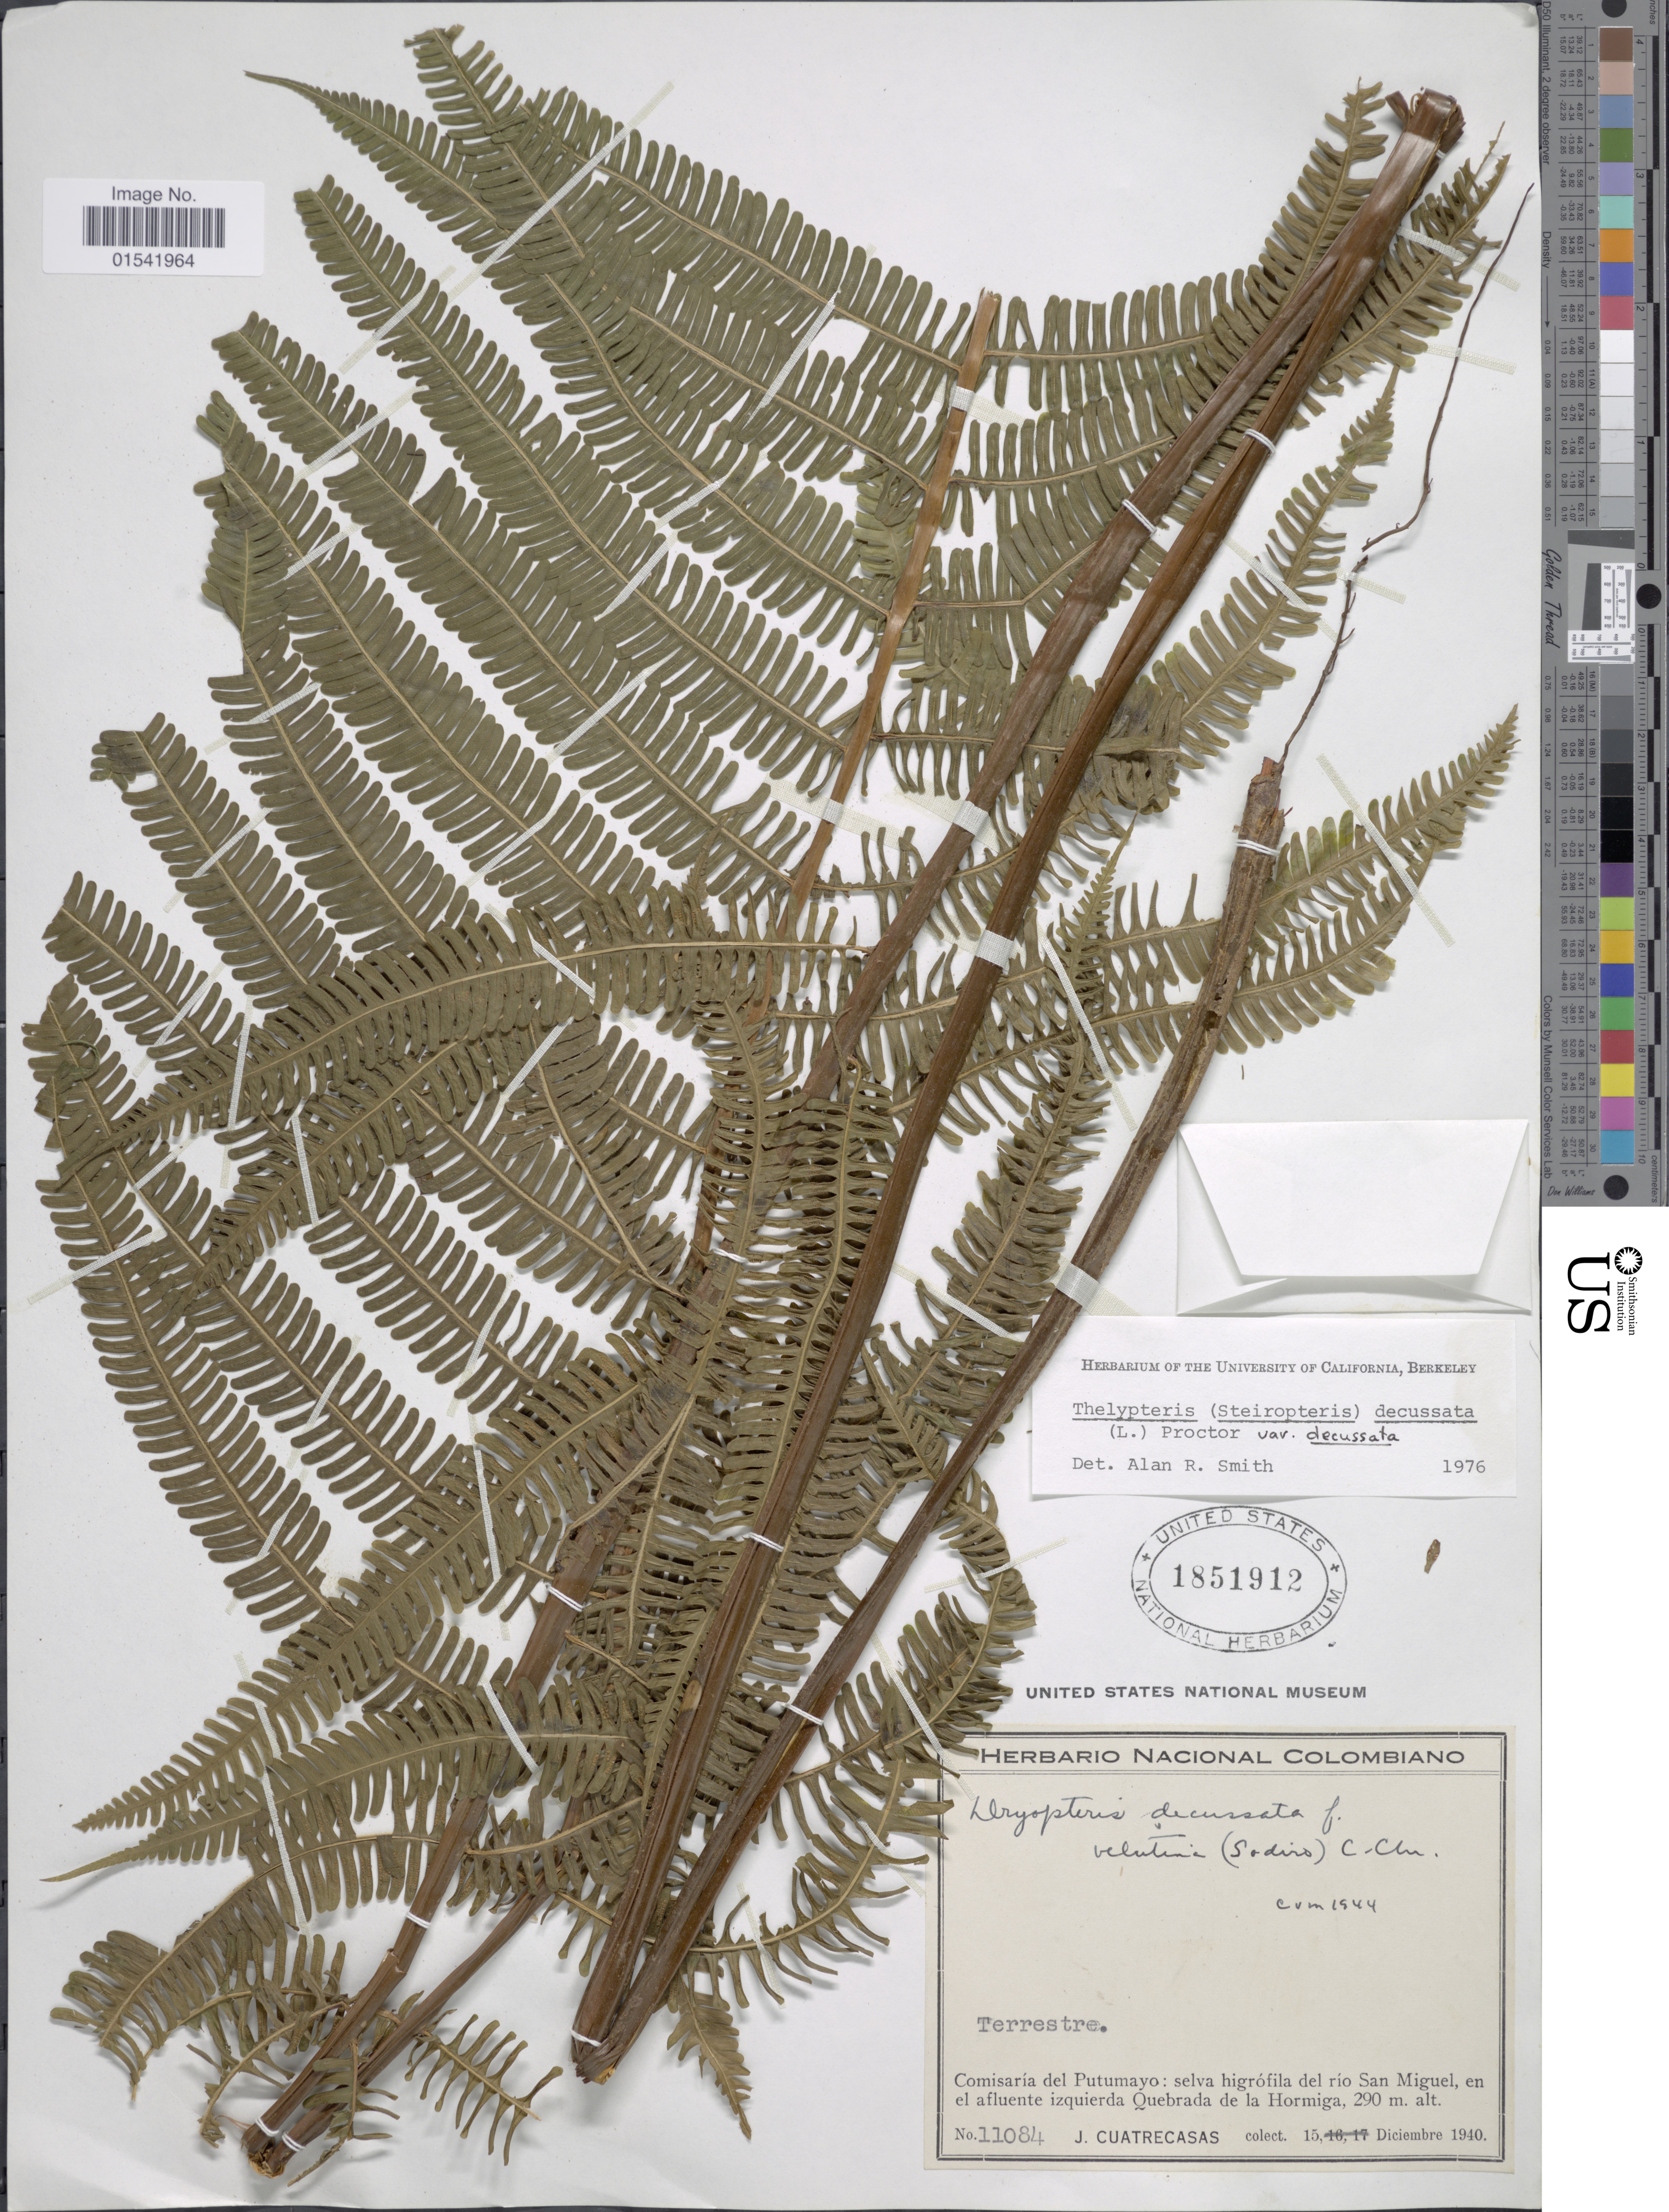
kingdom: Plantae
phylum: Tracheophyta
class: Polypodiopsida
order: Polypodiales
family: Thelypteridaceae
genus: Steiropteris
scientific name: Steiropteris decussata var. decussata (L.) comb. nov., ined. 2015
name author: (L.)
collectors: J. Cuatrecasas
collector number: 11084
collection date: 1940-12-15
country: Colombia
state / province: Putumayo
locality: Selva higrófila del río San Miguel, en el afluente izquierda Quebrada de la Hormiga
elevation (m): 290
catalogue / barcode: US 1851912